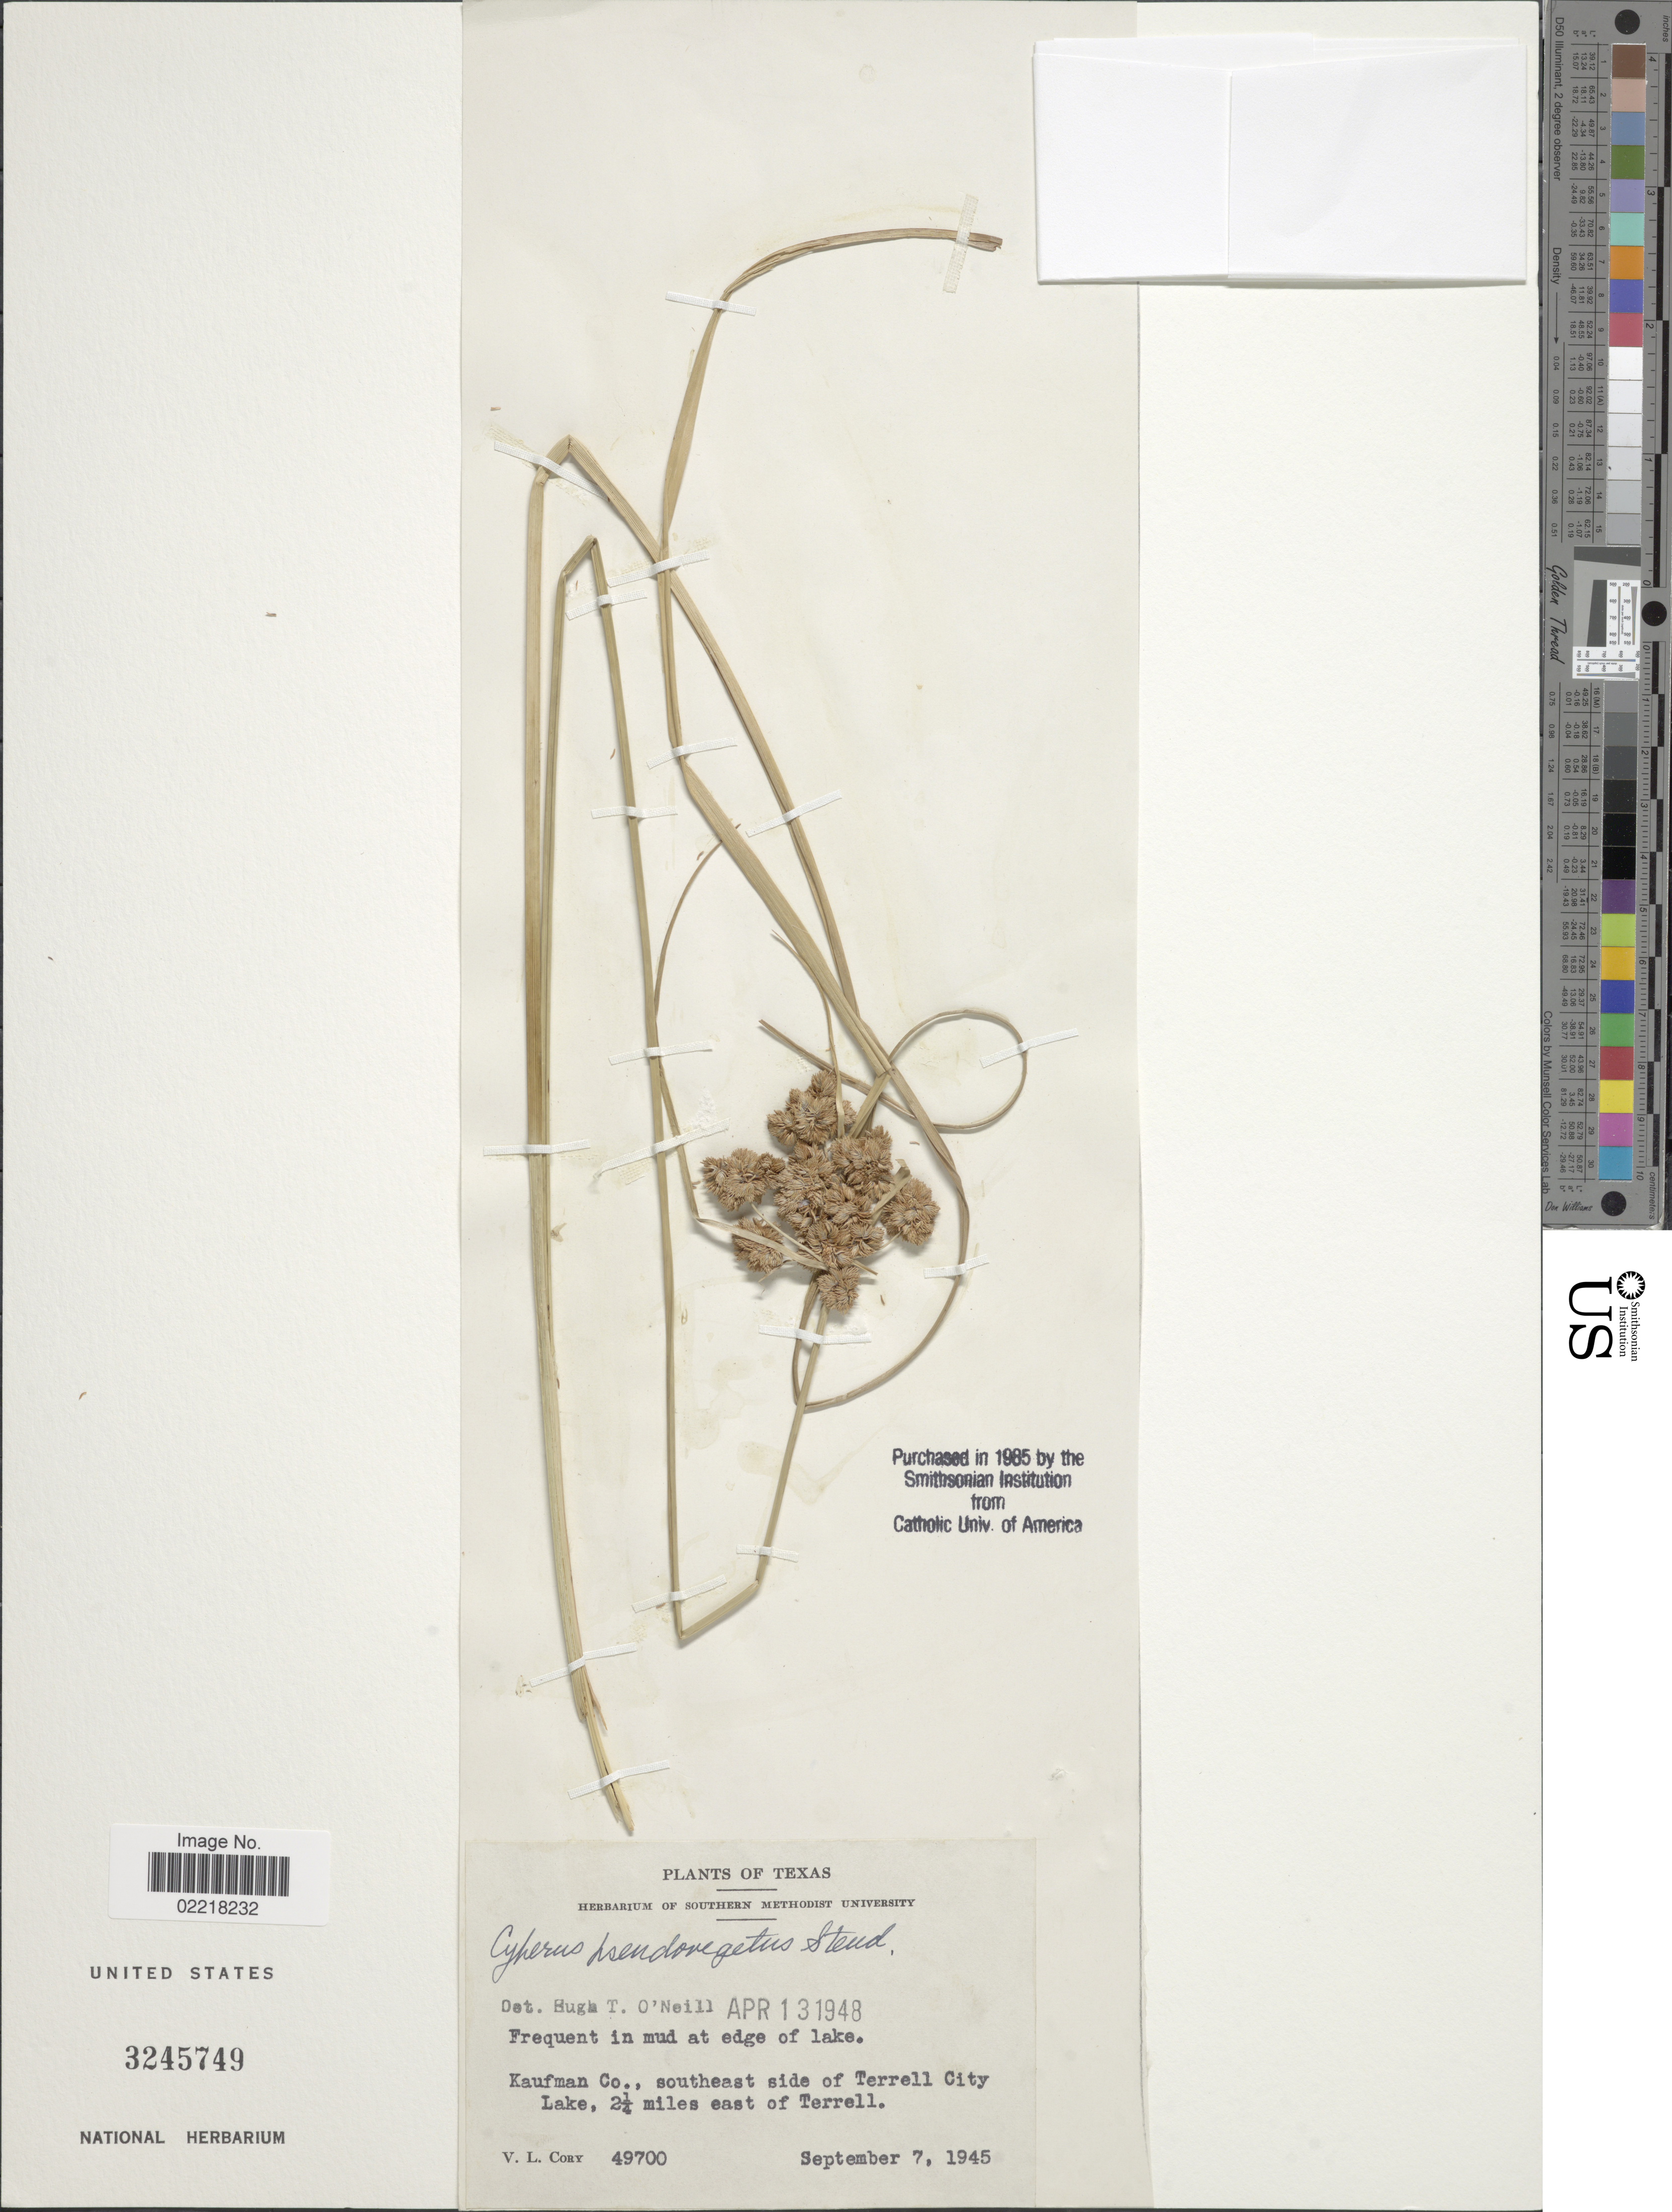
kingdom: Plantae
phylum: Tracheophyta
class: Liliopsida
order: Poales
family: Cyperaceae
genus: Cyperus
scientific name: Cyperus pseudovegetus Steud.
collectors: V. Cory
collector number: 49700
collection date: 1945-09-07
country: United States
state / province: Texas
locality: Kaufman Co, southeast side of Terrell City Lake, 2 1/4 miles east of Terrell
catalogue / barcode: US 3245749